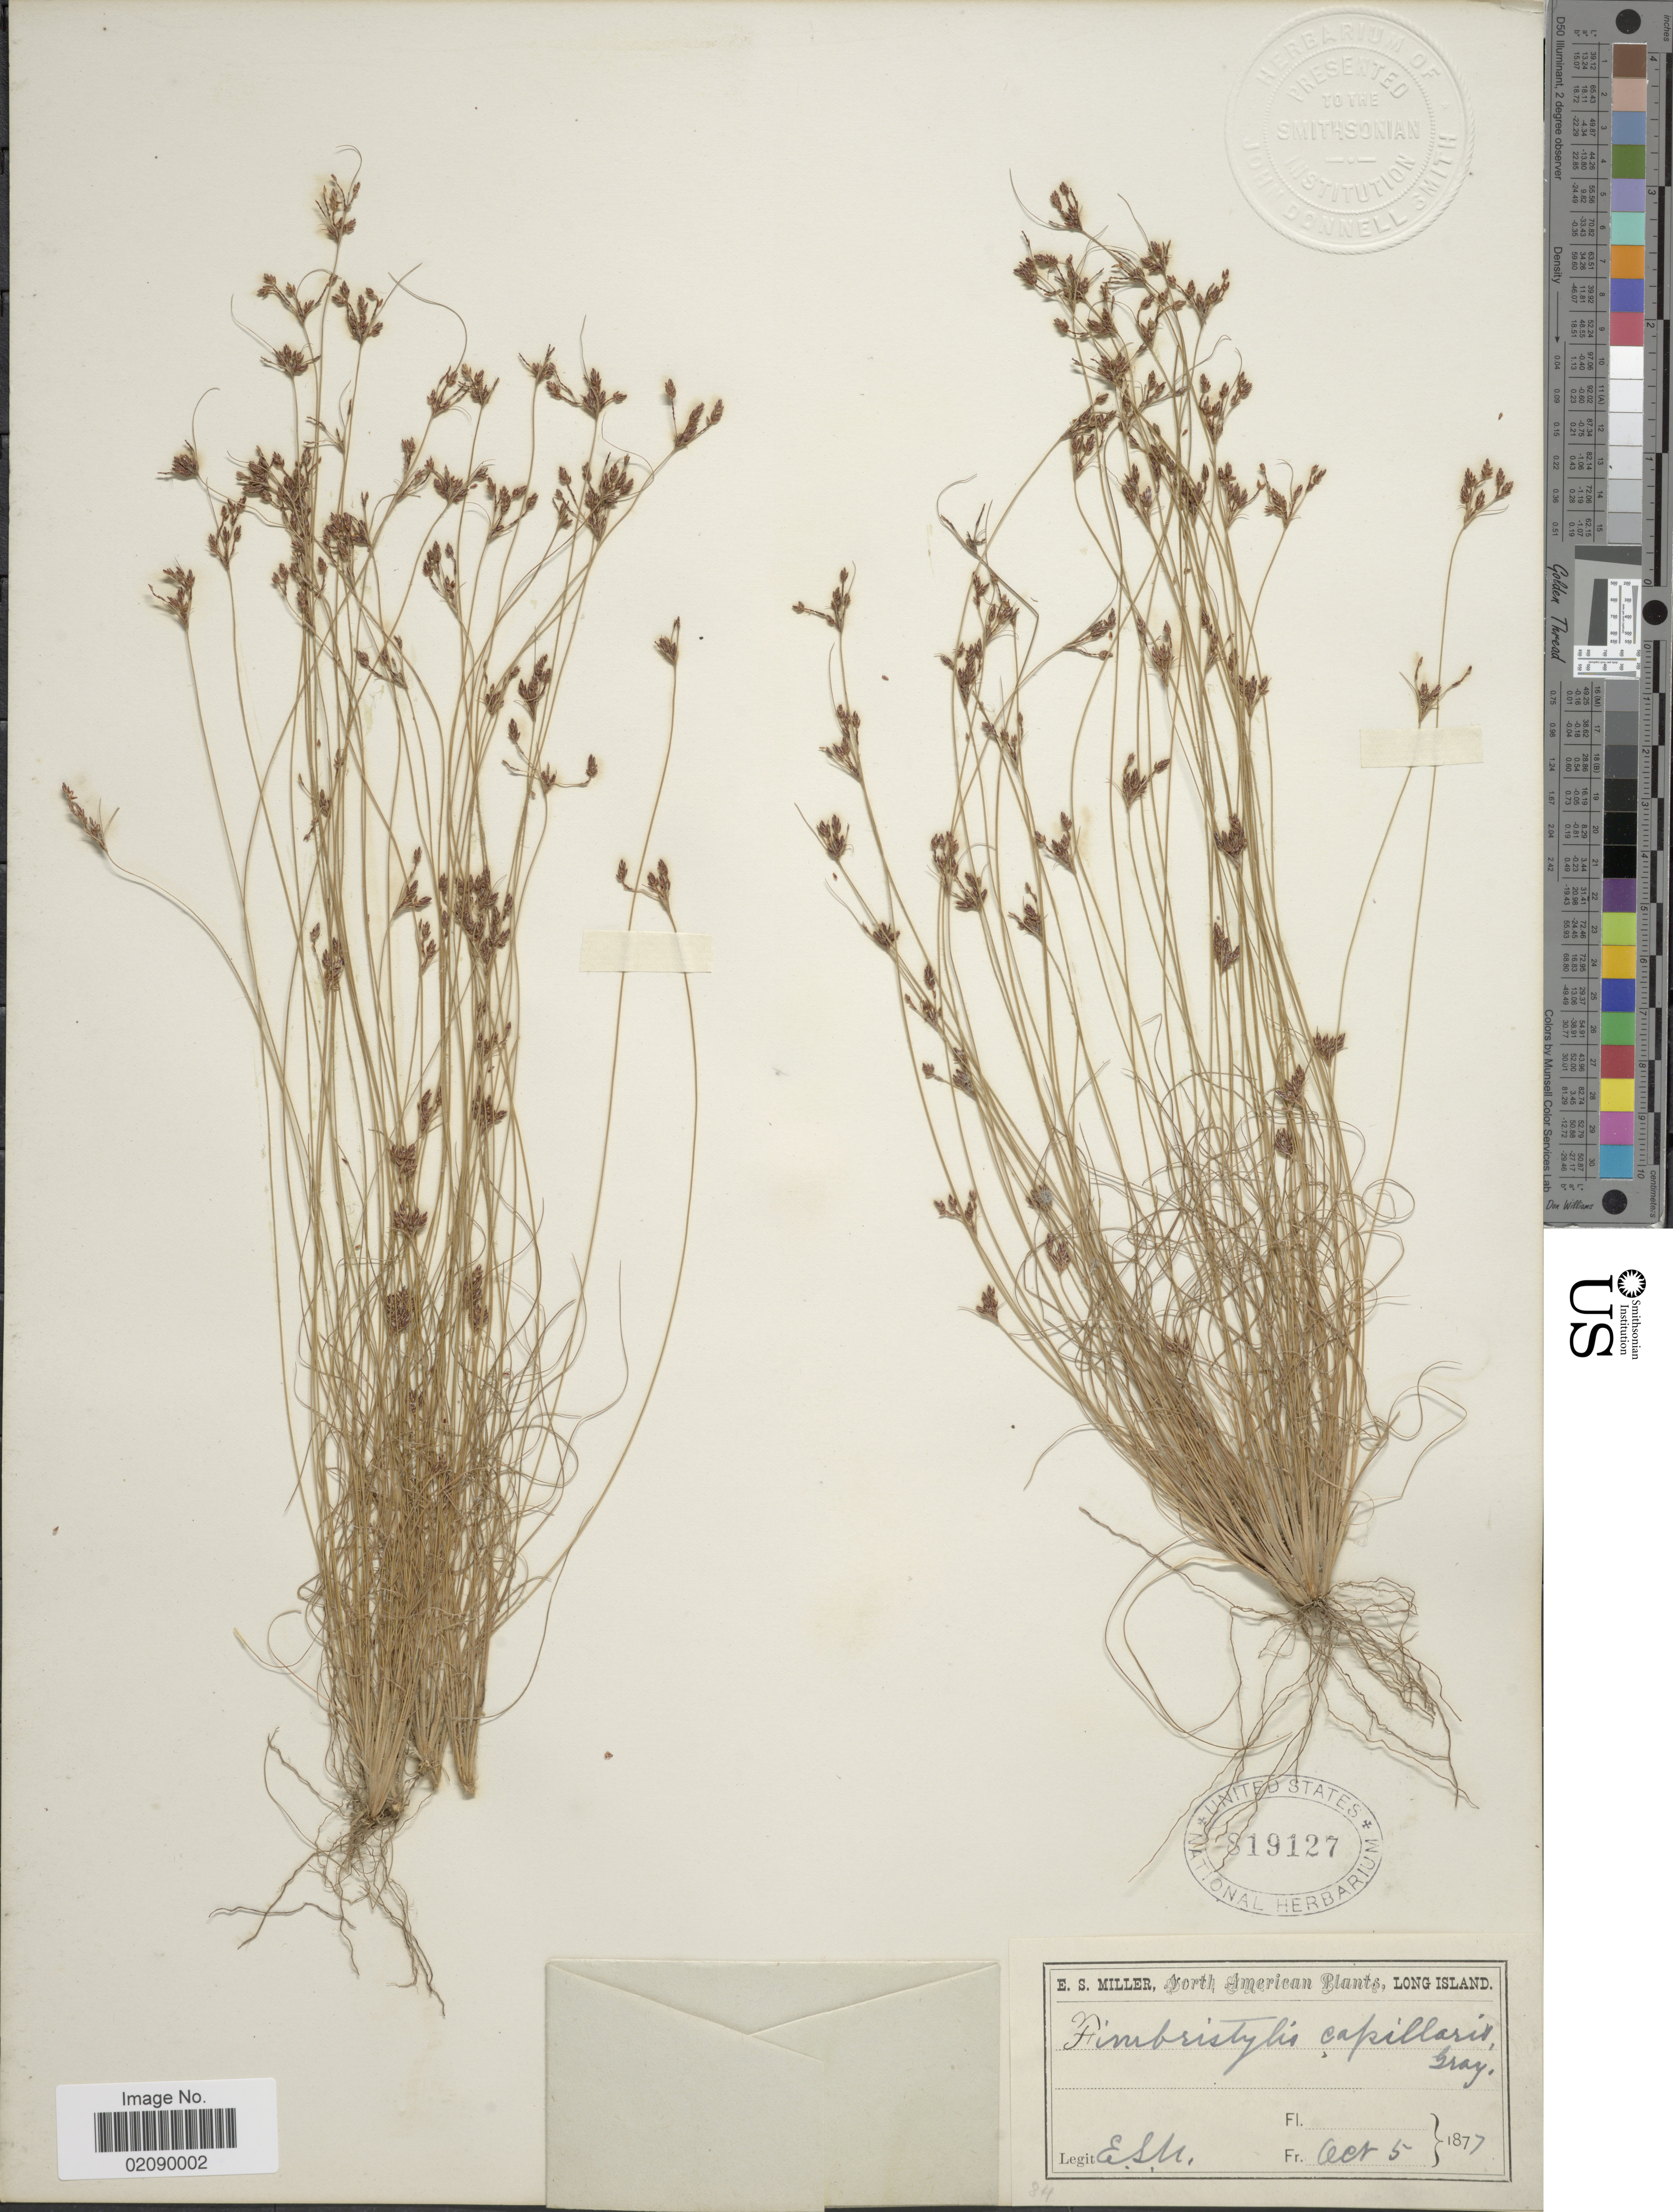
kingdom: Plantae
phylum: Tracheophyta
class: Liliopsida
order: Poales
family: Cyperaceae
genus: Bulbostylis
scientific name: Bulbostylis capillaris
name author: (L.) Kunth ex C.B. Clarke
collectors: E. S. Miller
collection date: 1877-10-05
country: United States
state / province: New York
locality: Long Island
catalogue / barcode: US 819127